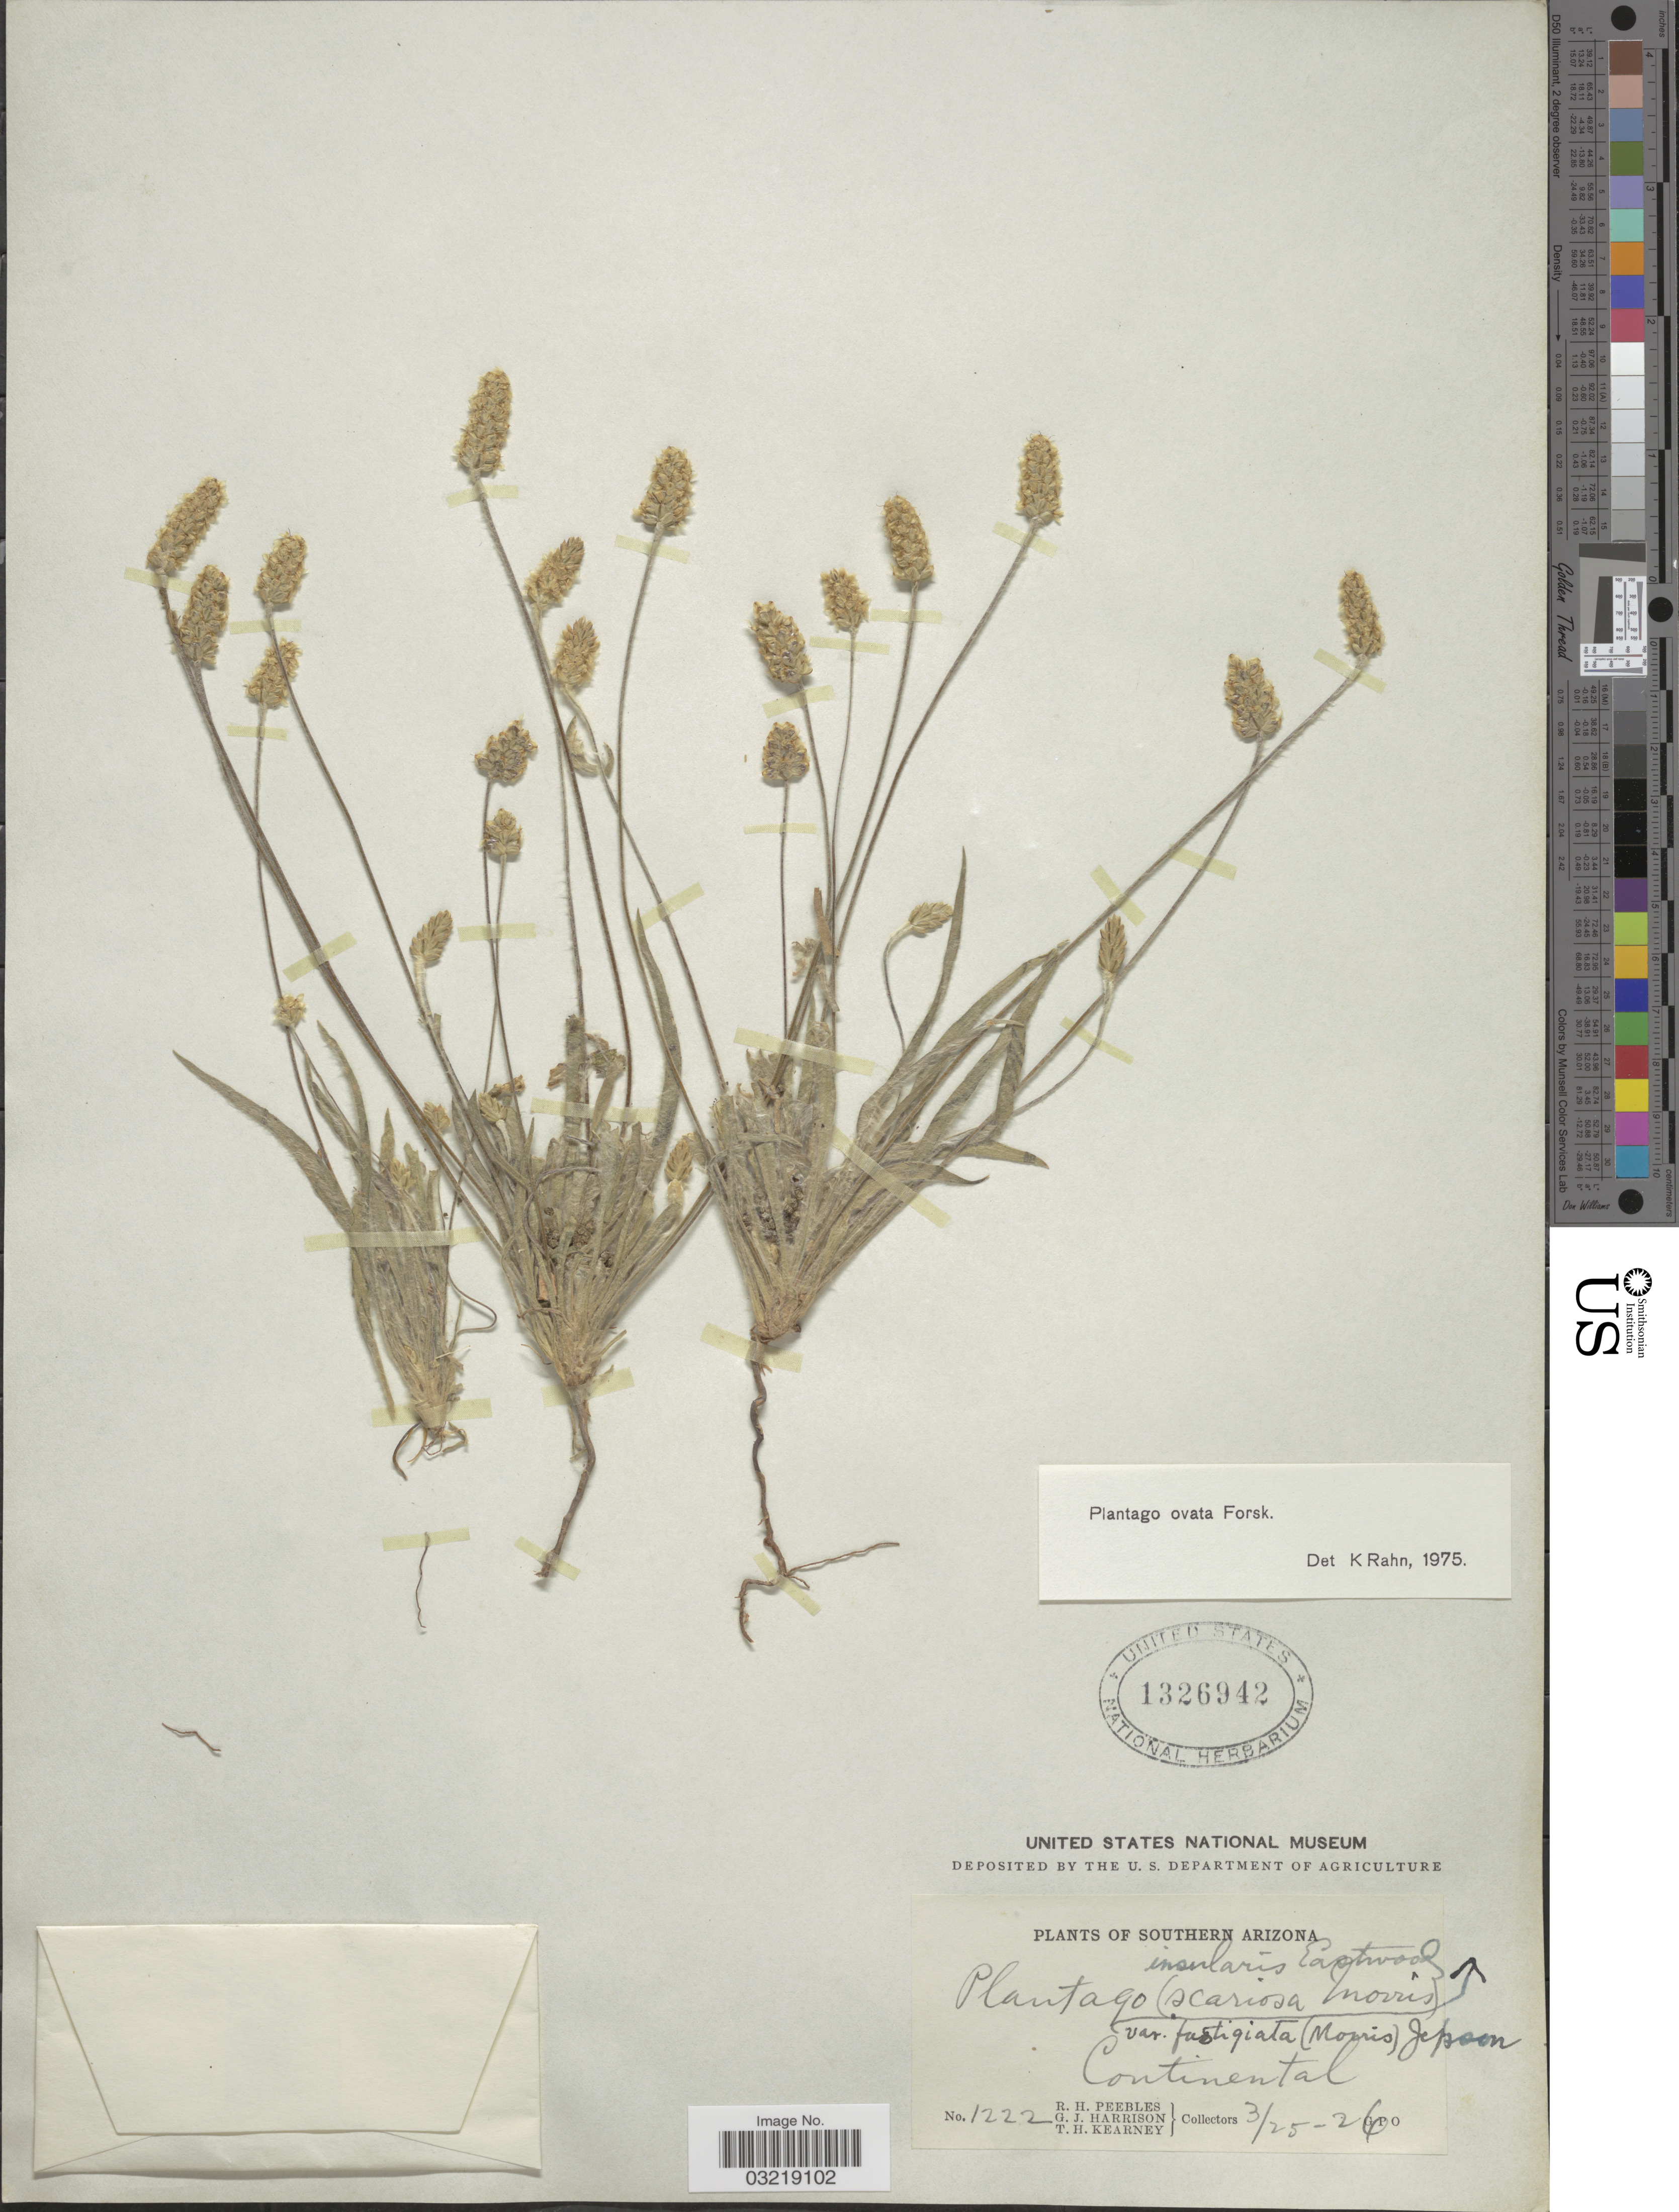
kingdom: Plantae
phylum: Tracheophyta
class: Magnoliopsida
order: Lamiales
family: Plantaginaceae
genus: Plantago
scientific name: Plantago ovata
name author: Forssk.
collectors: R. H. Peebles, G. J. Harrison & T. H. Kearney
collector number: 1222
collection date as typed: Transcribed d/m/y: 25/3/26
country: United States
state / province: Arizona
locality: Southern Arizona. Continental.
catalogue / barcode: US 1326942